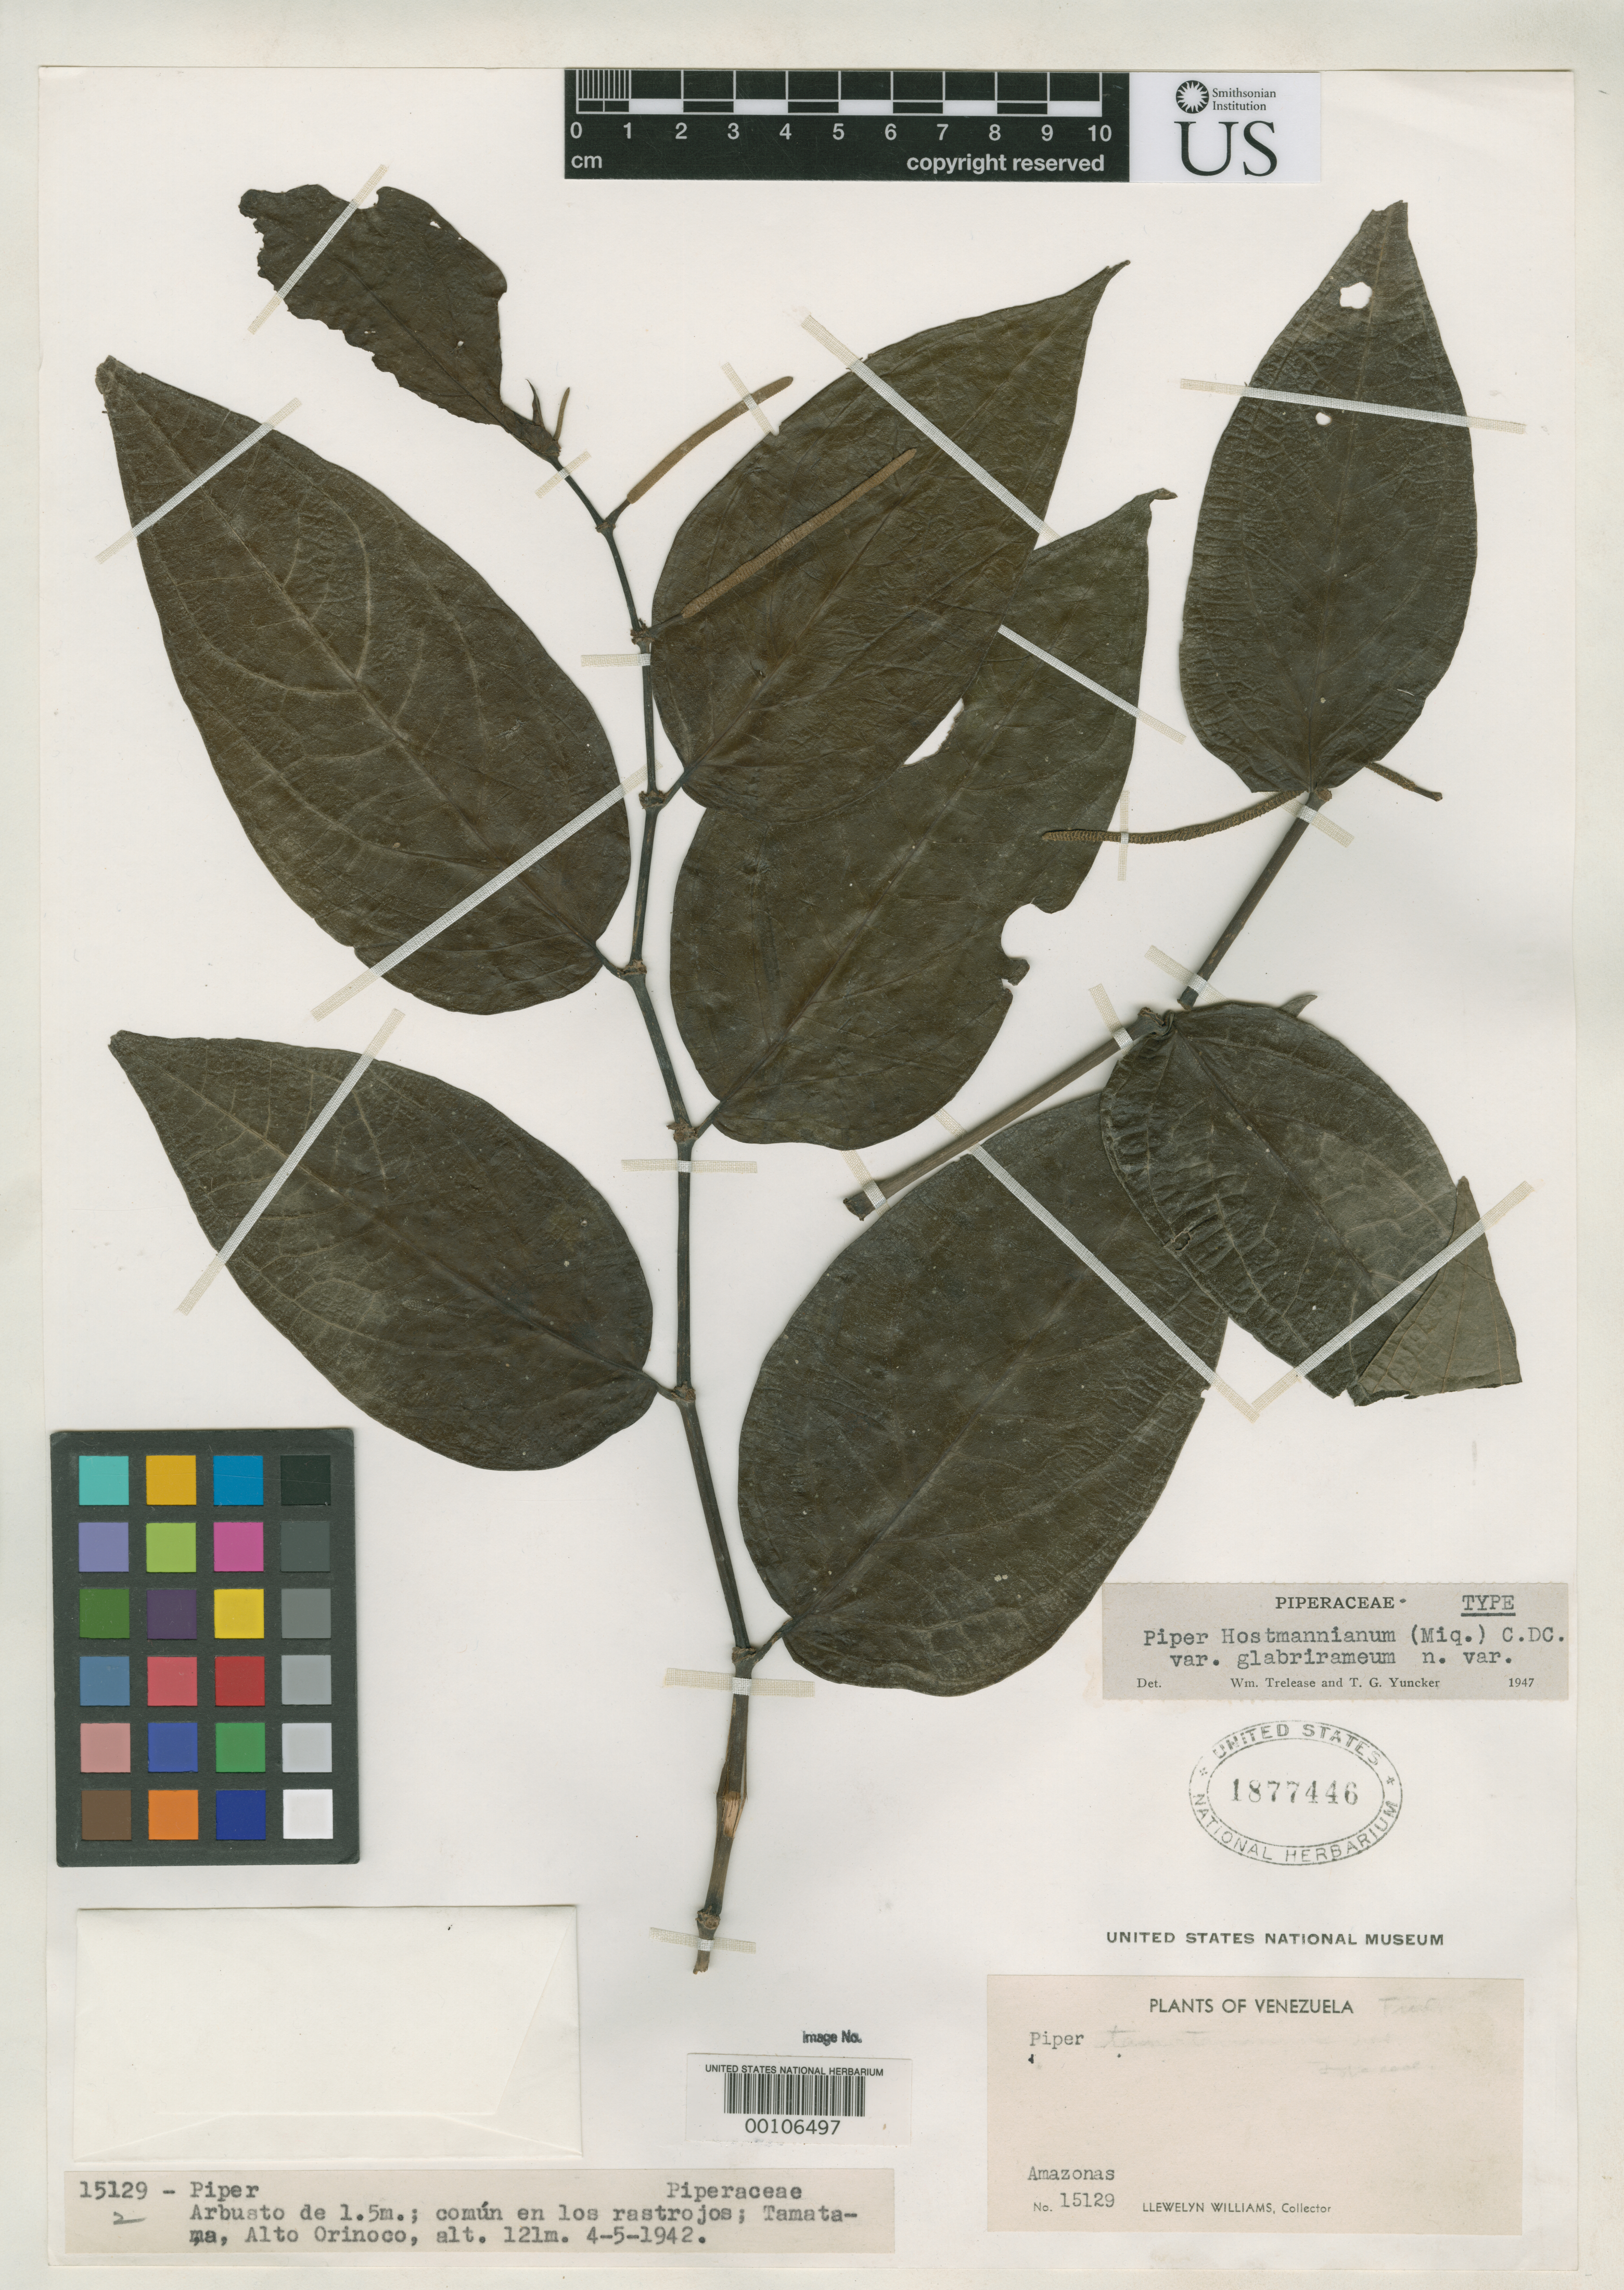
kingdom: Plantae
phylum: Tracheophyta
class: Magnoliopsida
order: Piperales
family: Piperaceae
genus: Piper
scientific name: Piper hostmannianum var. glabrirameum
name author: Trel. & Yunck.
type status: Holotype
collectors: Ll. Williams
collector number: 15129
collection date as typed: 04 May 1942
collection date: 1942-05-04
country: Venezuela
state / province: Amazonas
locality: Tamatama, Alto Orinoco.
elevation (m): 121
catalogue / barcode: US 1877446